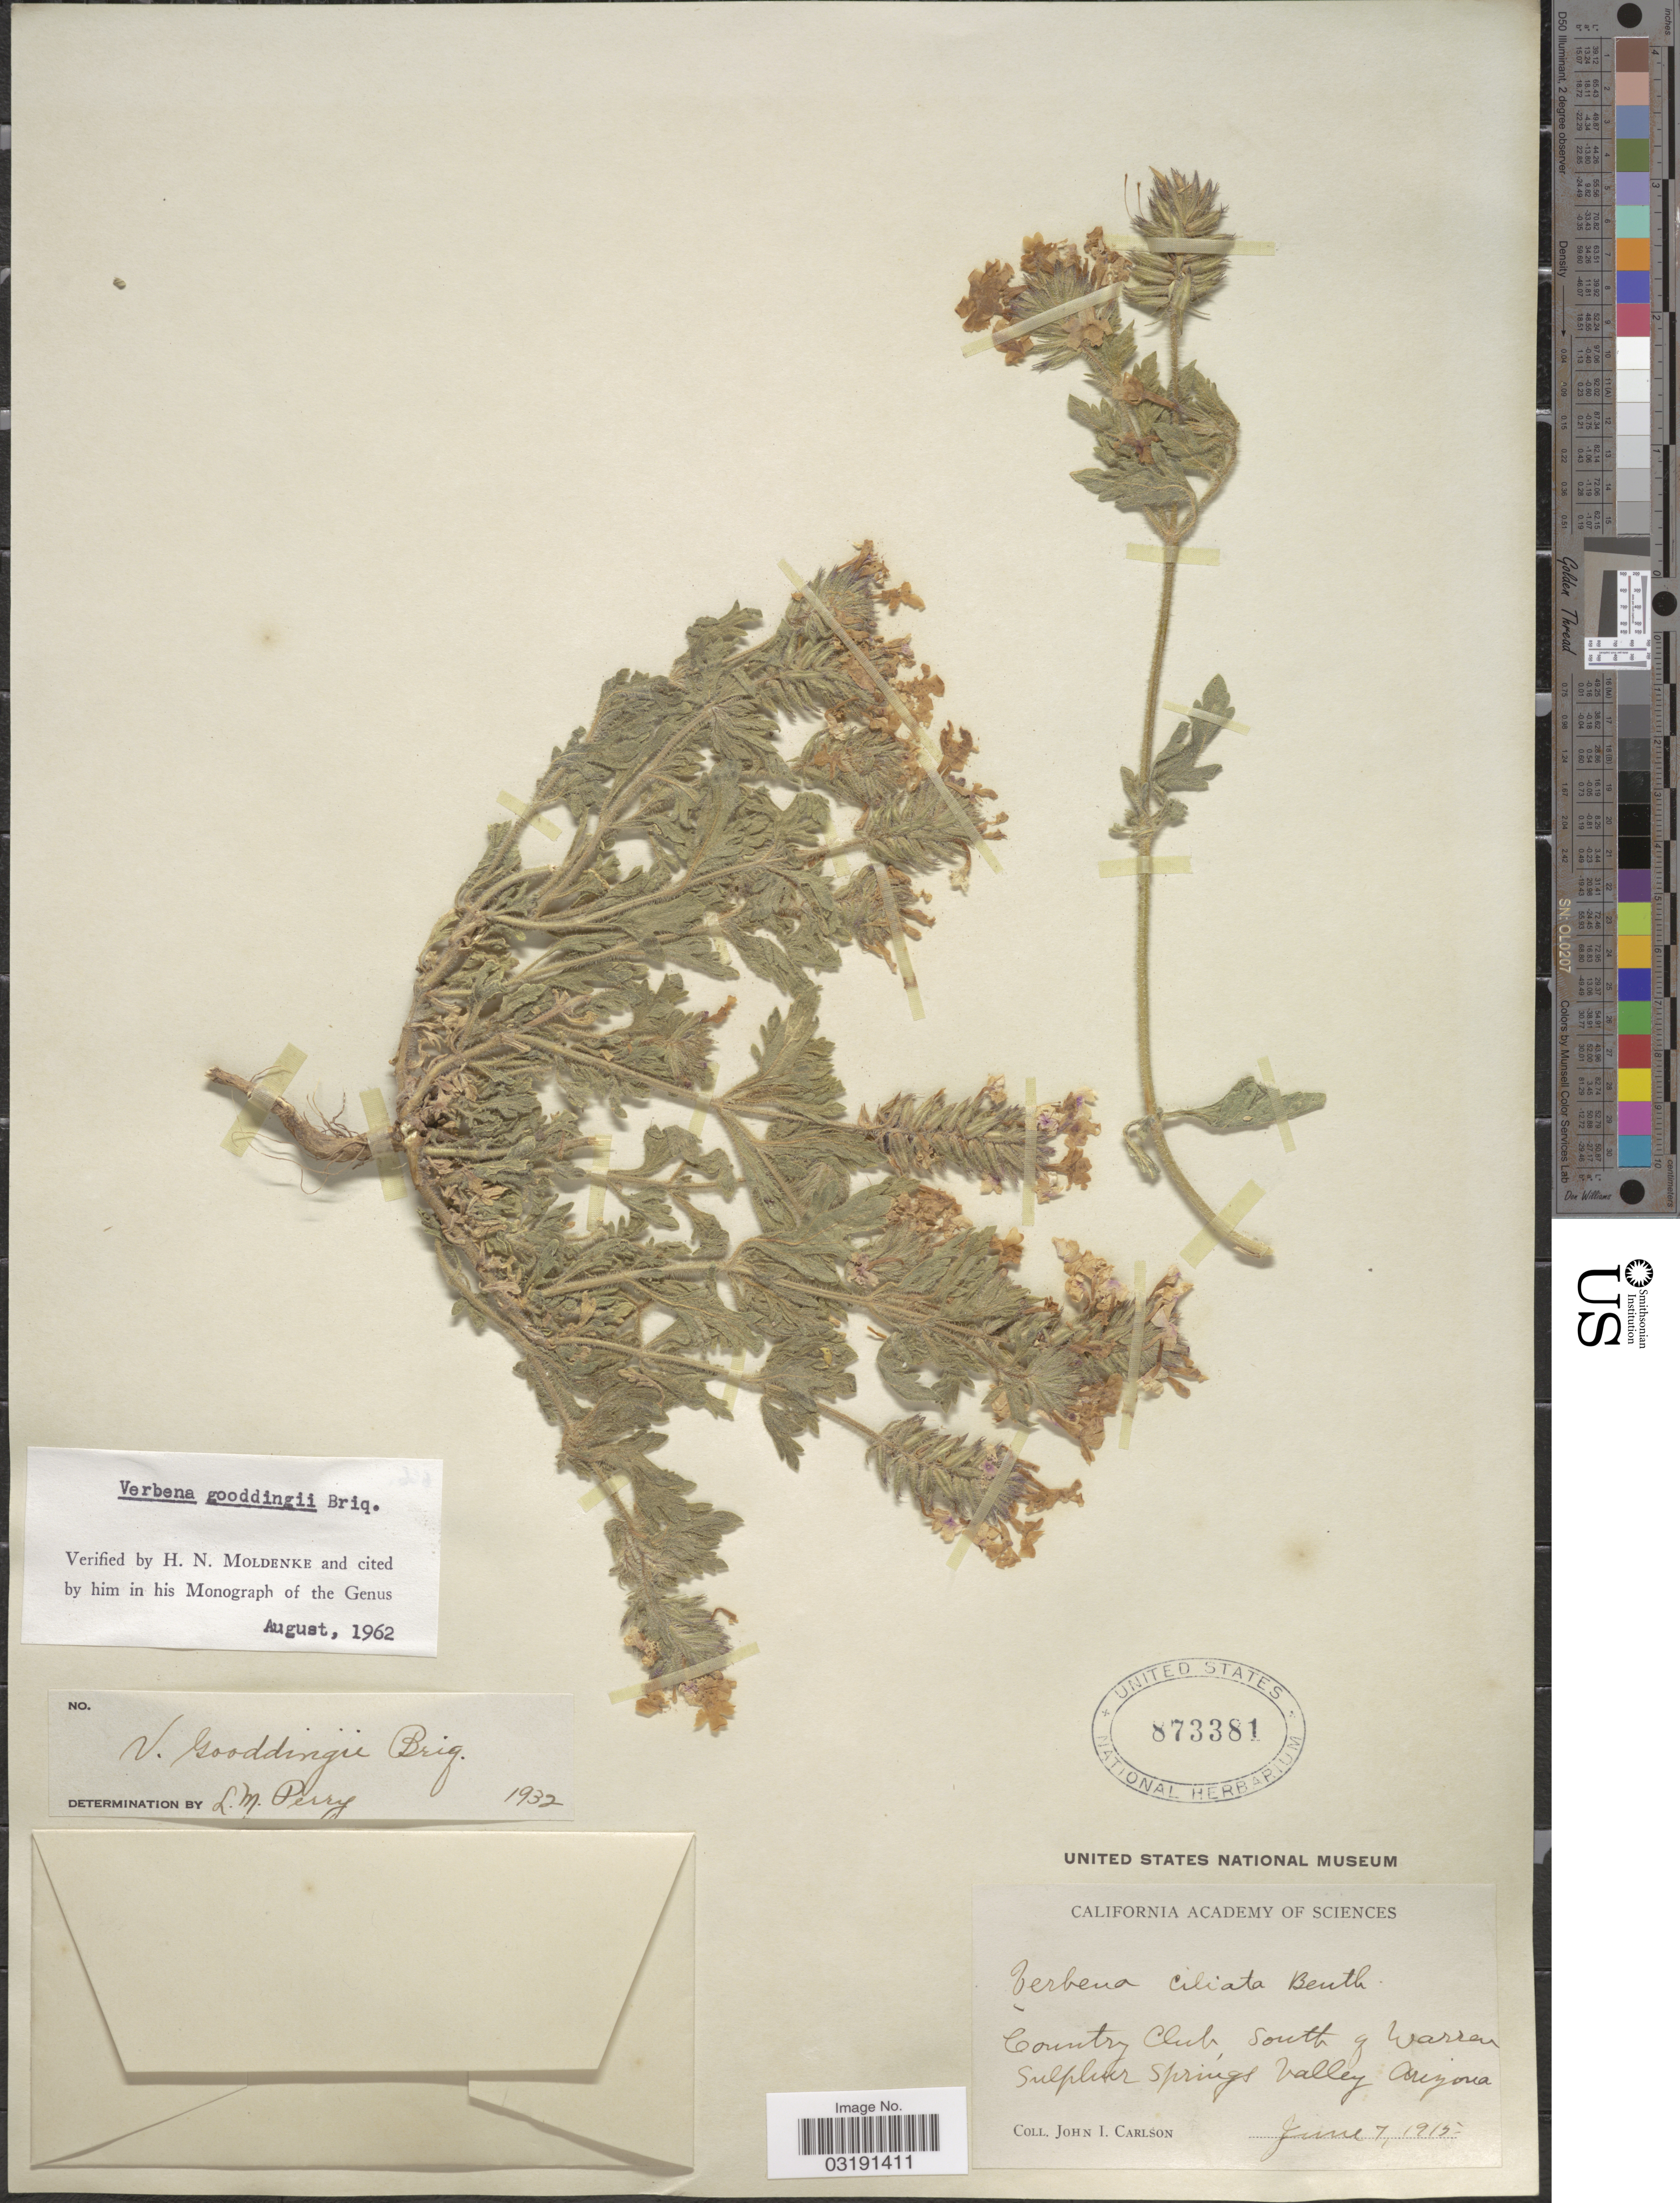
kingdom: Plantae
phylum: Tracheophyta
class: Magnoliopsida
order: Lamiales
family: Verbenaceae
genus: Verbena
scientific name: Verbena gooddingii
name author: Briq.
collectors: J. Carlson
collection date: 1915-06-07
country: United States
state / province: Arizona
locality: Country Club, South of Warren Sulphur Springs Valley.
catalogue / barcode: US 873381